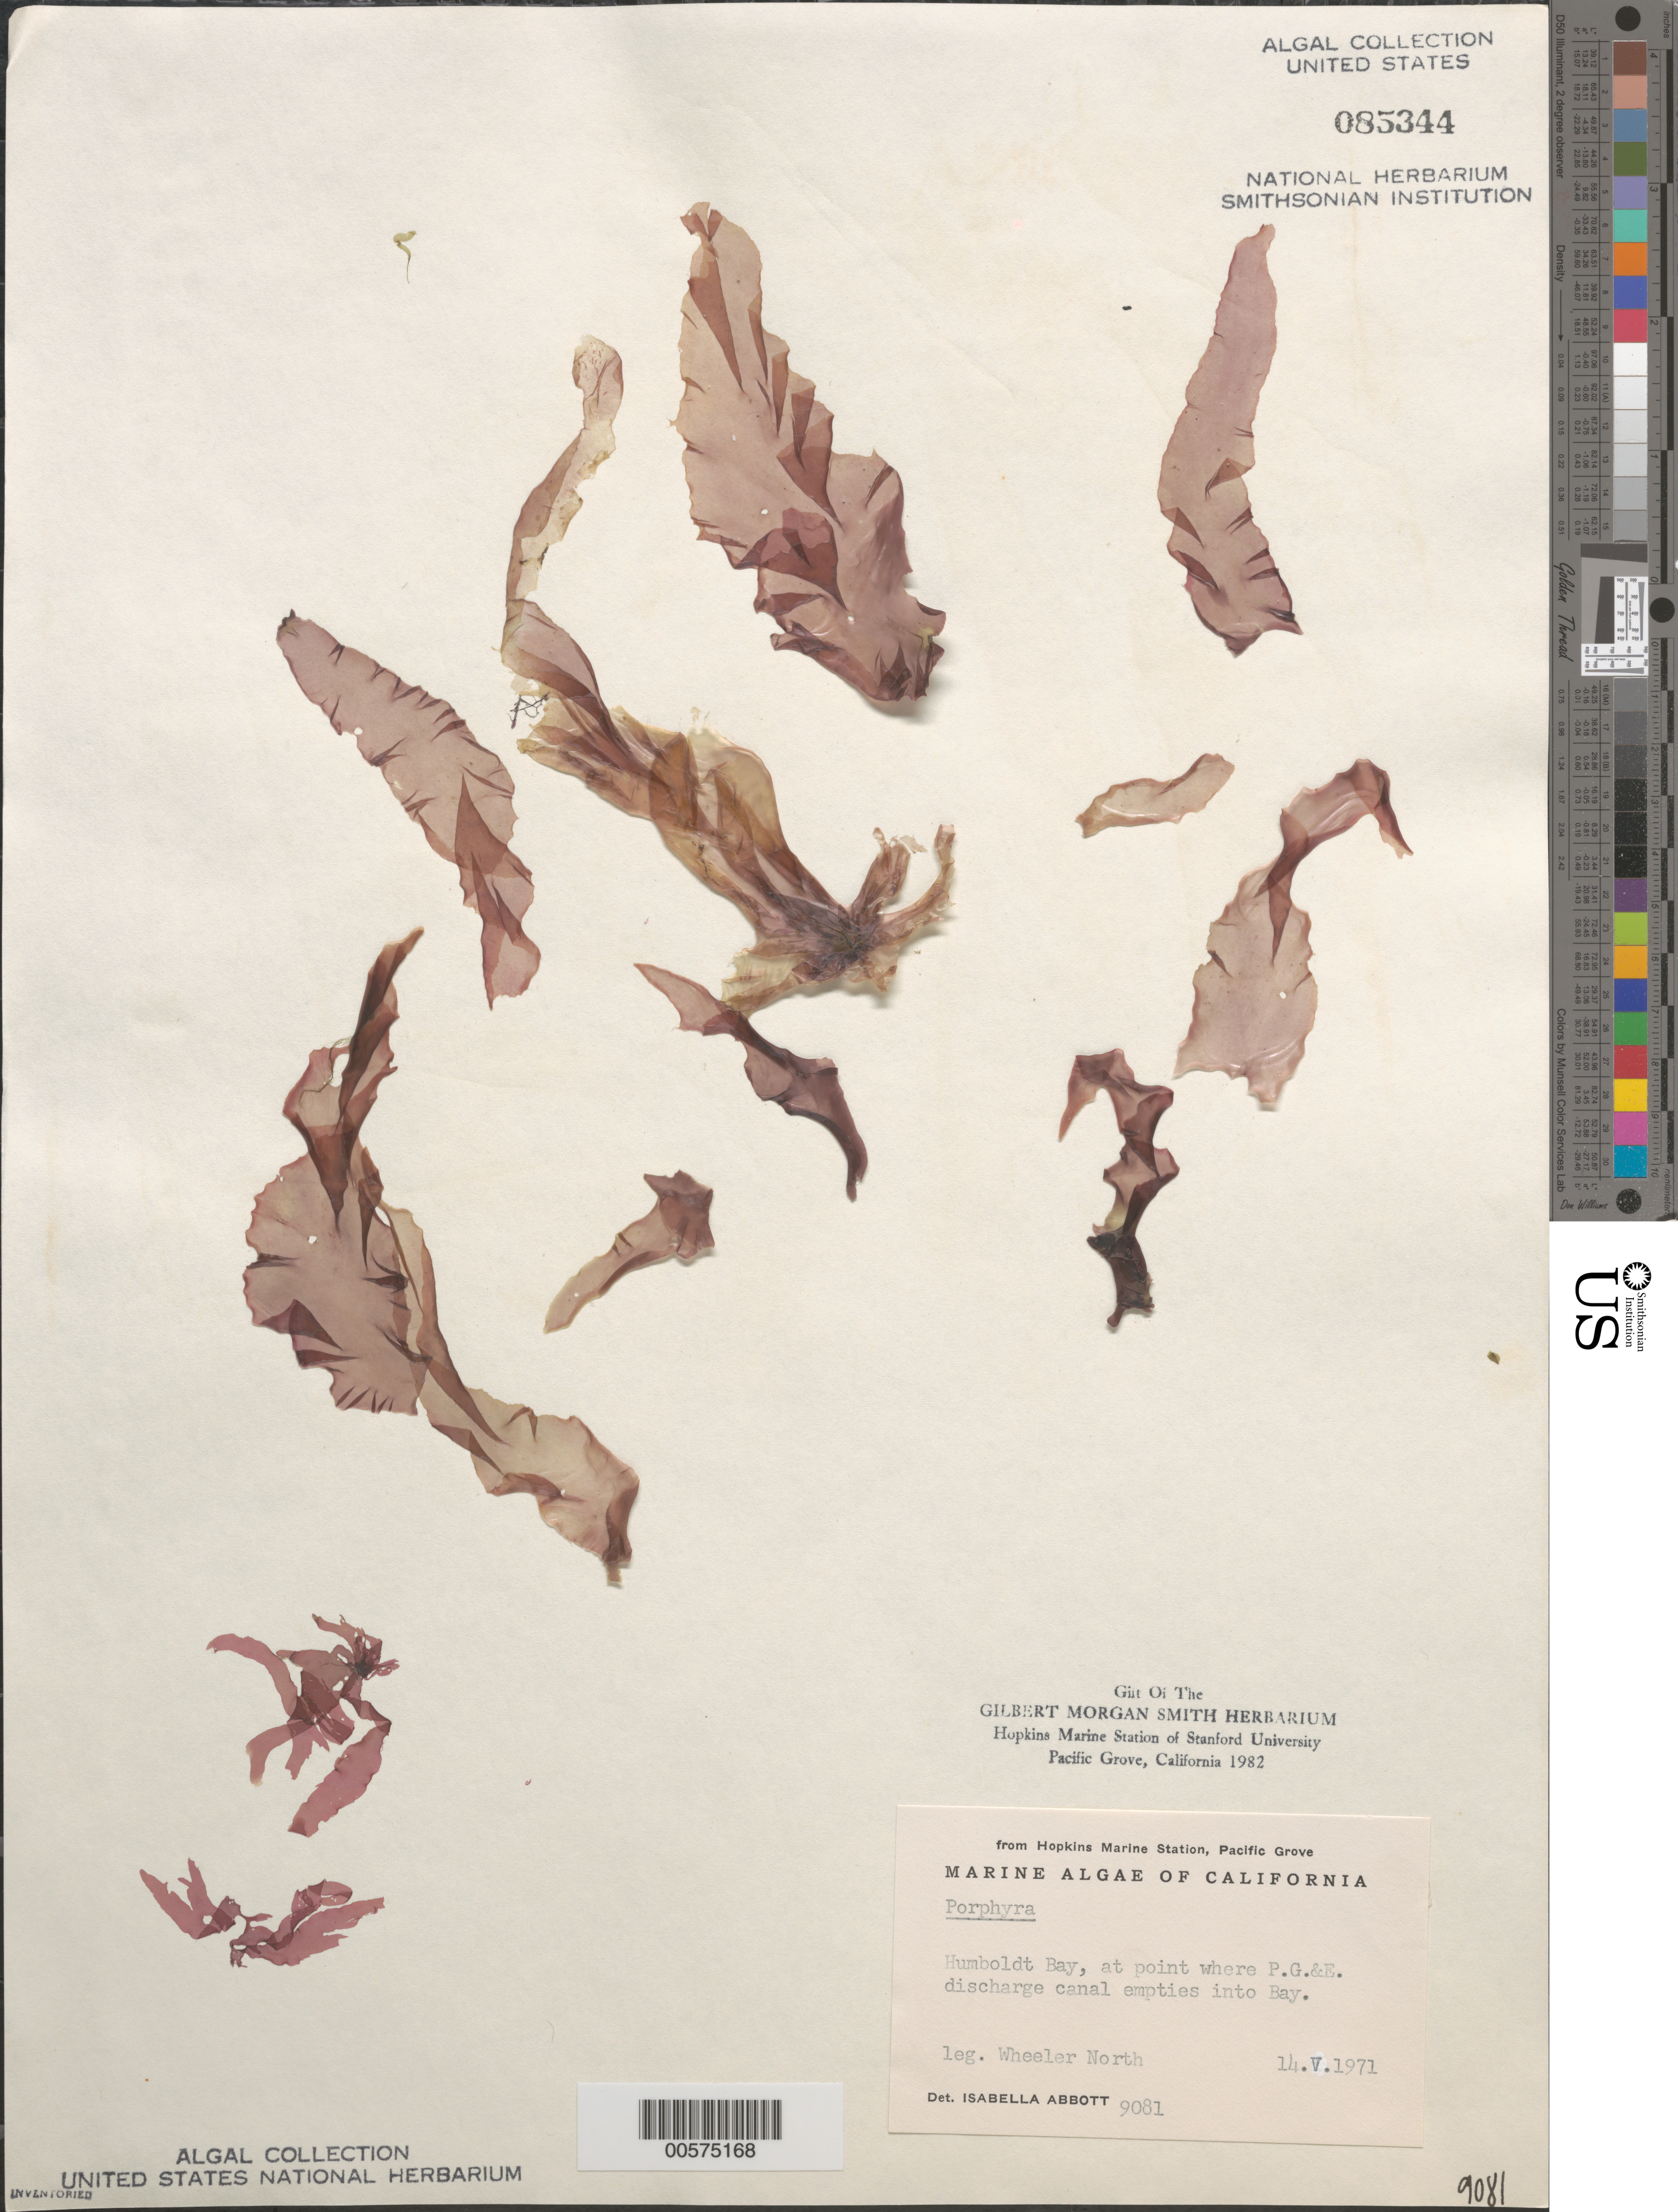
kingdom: Plantae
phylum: Rhodophyta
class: Bangiophyceae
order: Bangiales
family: Bangiaceae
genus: Porphyra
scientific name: Porphyra sp.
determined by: Abbott, Isabella A.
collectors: W. North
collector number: IAA 9081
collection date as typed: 14 May 1971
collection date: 1971-05-14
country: United States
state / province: California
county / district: Humboldt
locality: Humboldt Bay at PG & E discharge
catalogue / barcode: US 85344